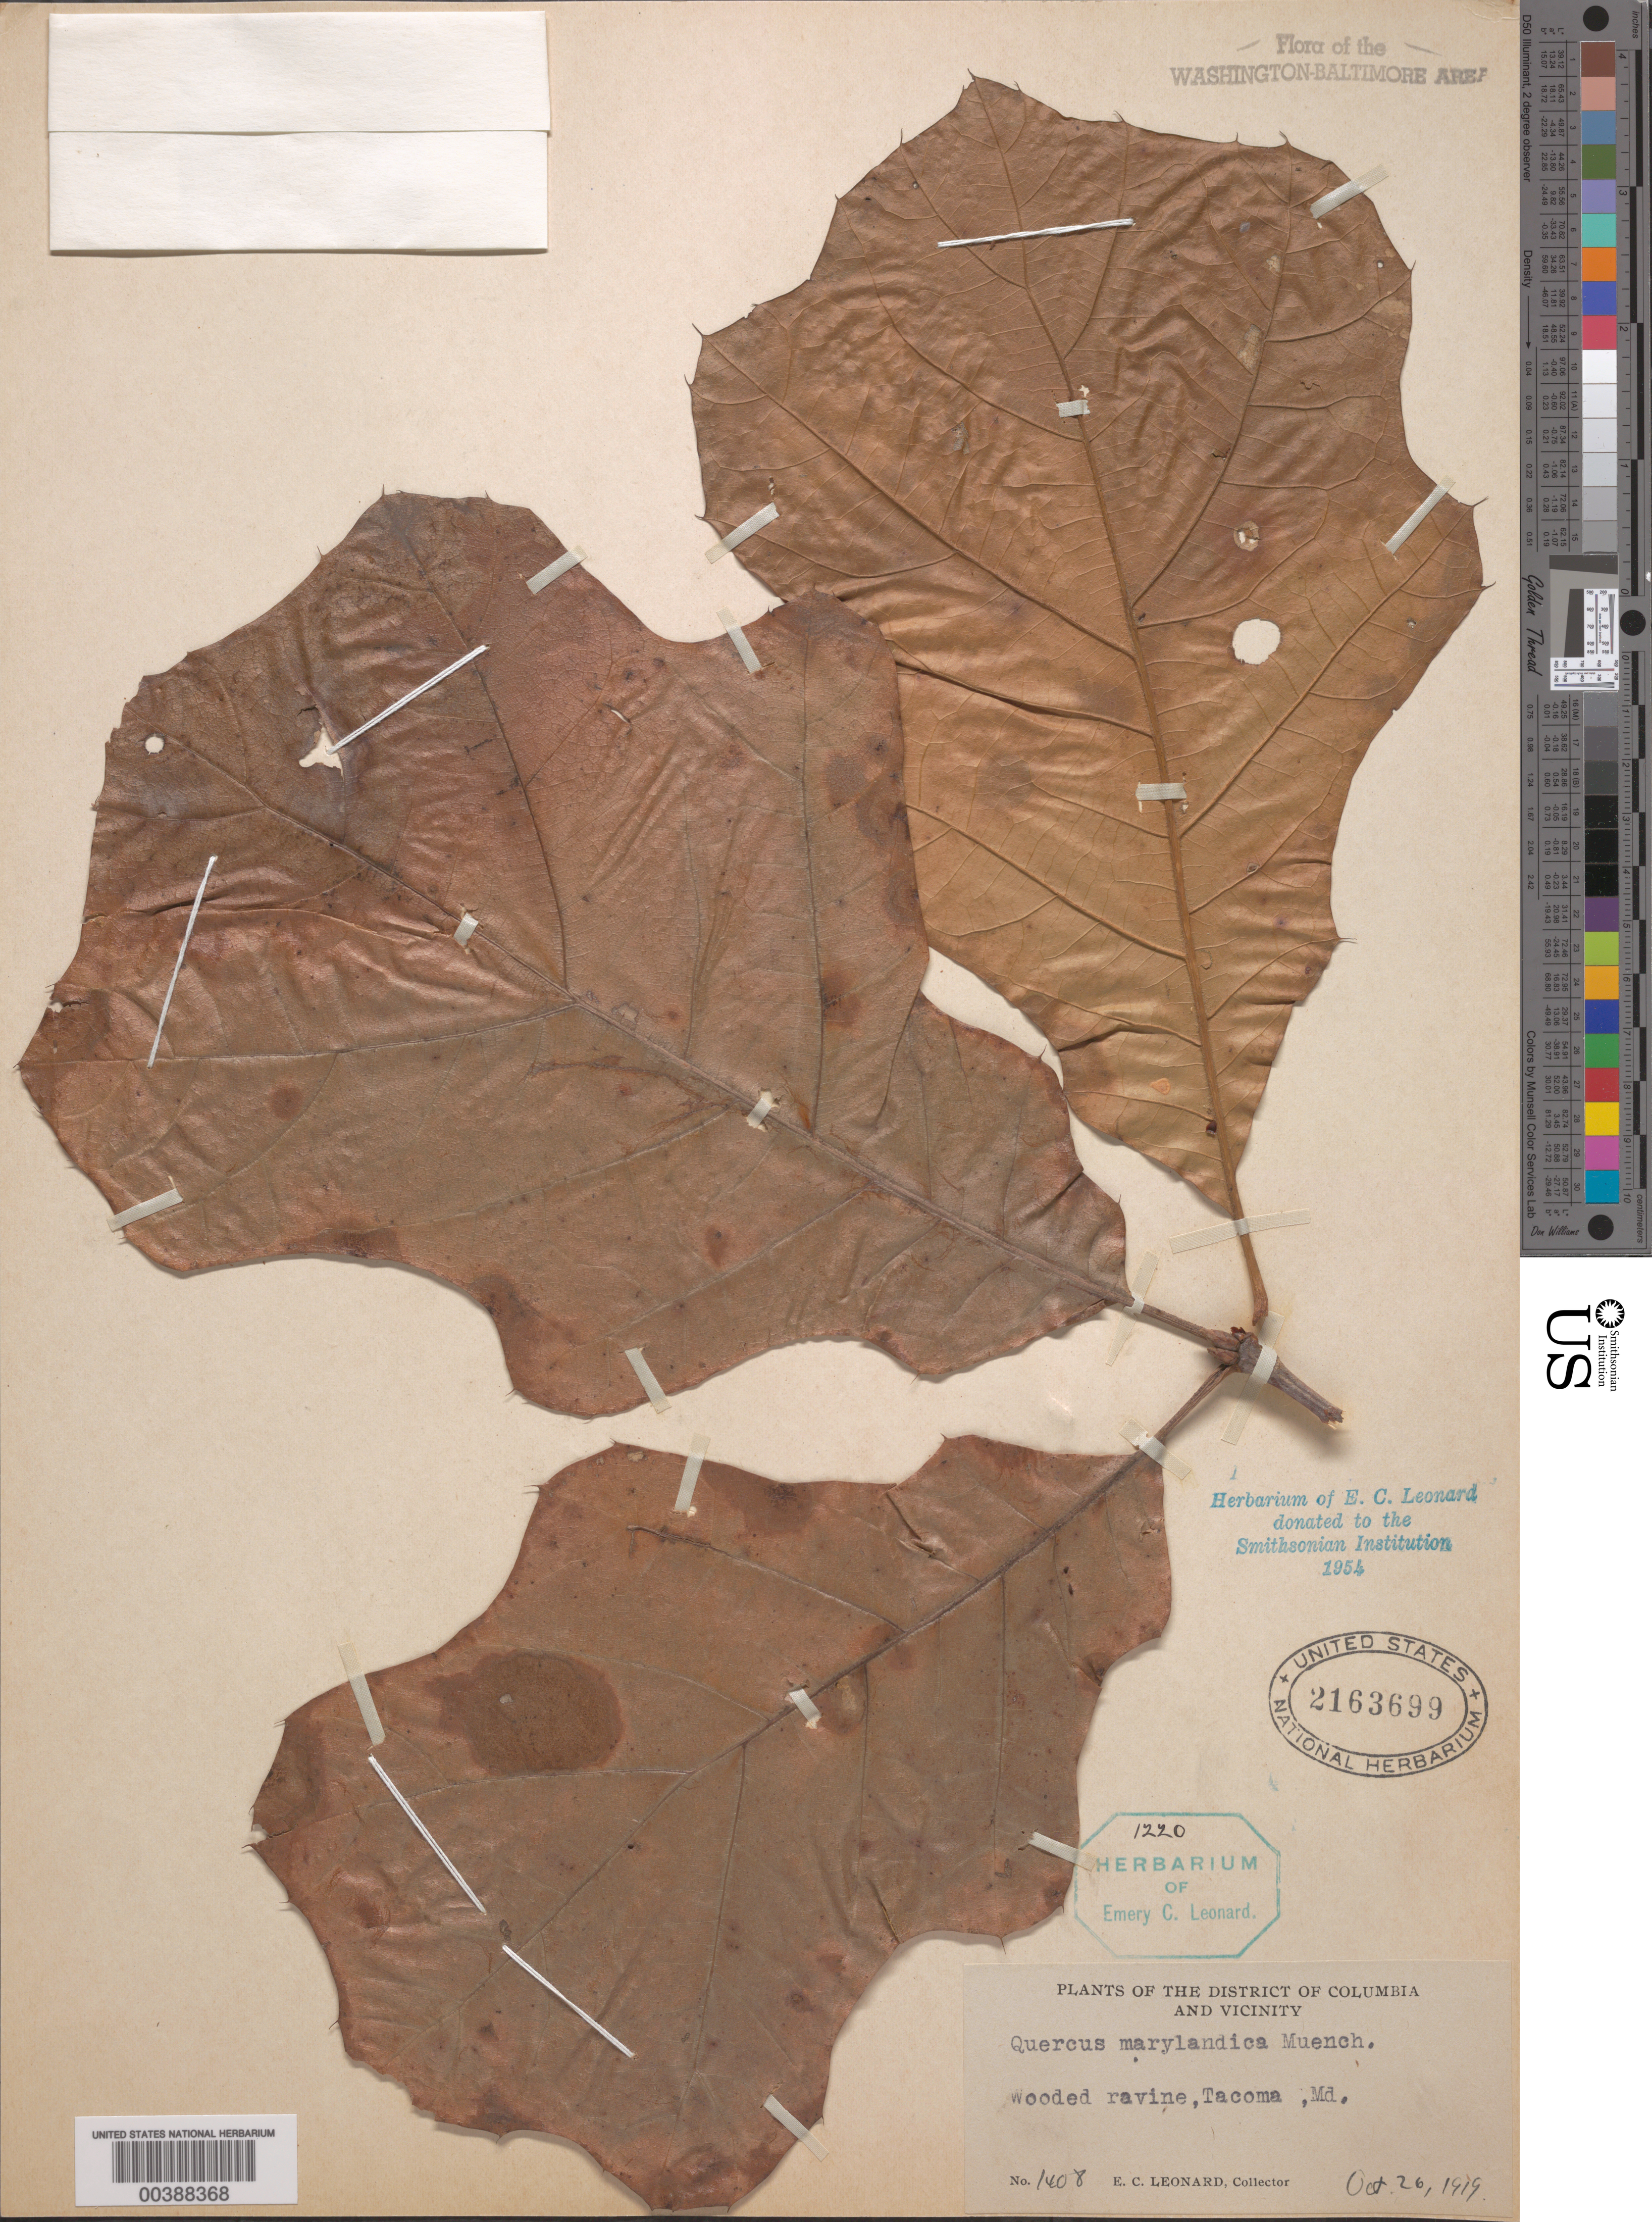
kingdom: Plantae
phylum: Tracheophyta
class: Magnoliopsida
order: Fagales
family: Fagaceae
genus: Quercus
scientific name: Quercus marilandica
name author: (L.) Münchh.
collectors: E. C. Leonard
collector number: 1408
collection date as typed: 26 Oct 1919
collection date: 1919-10-26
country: United States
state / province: Maryland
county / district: Montgomery / Prince George's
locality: Tacoma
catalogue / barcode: US 2163699